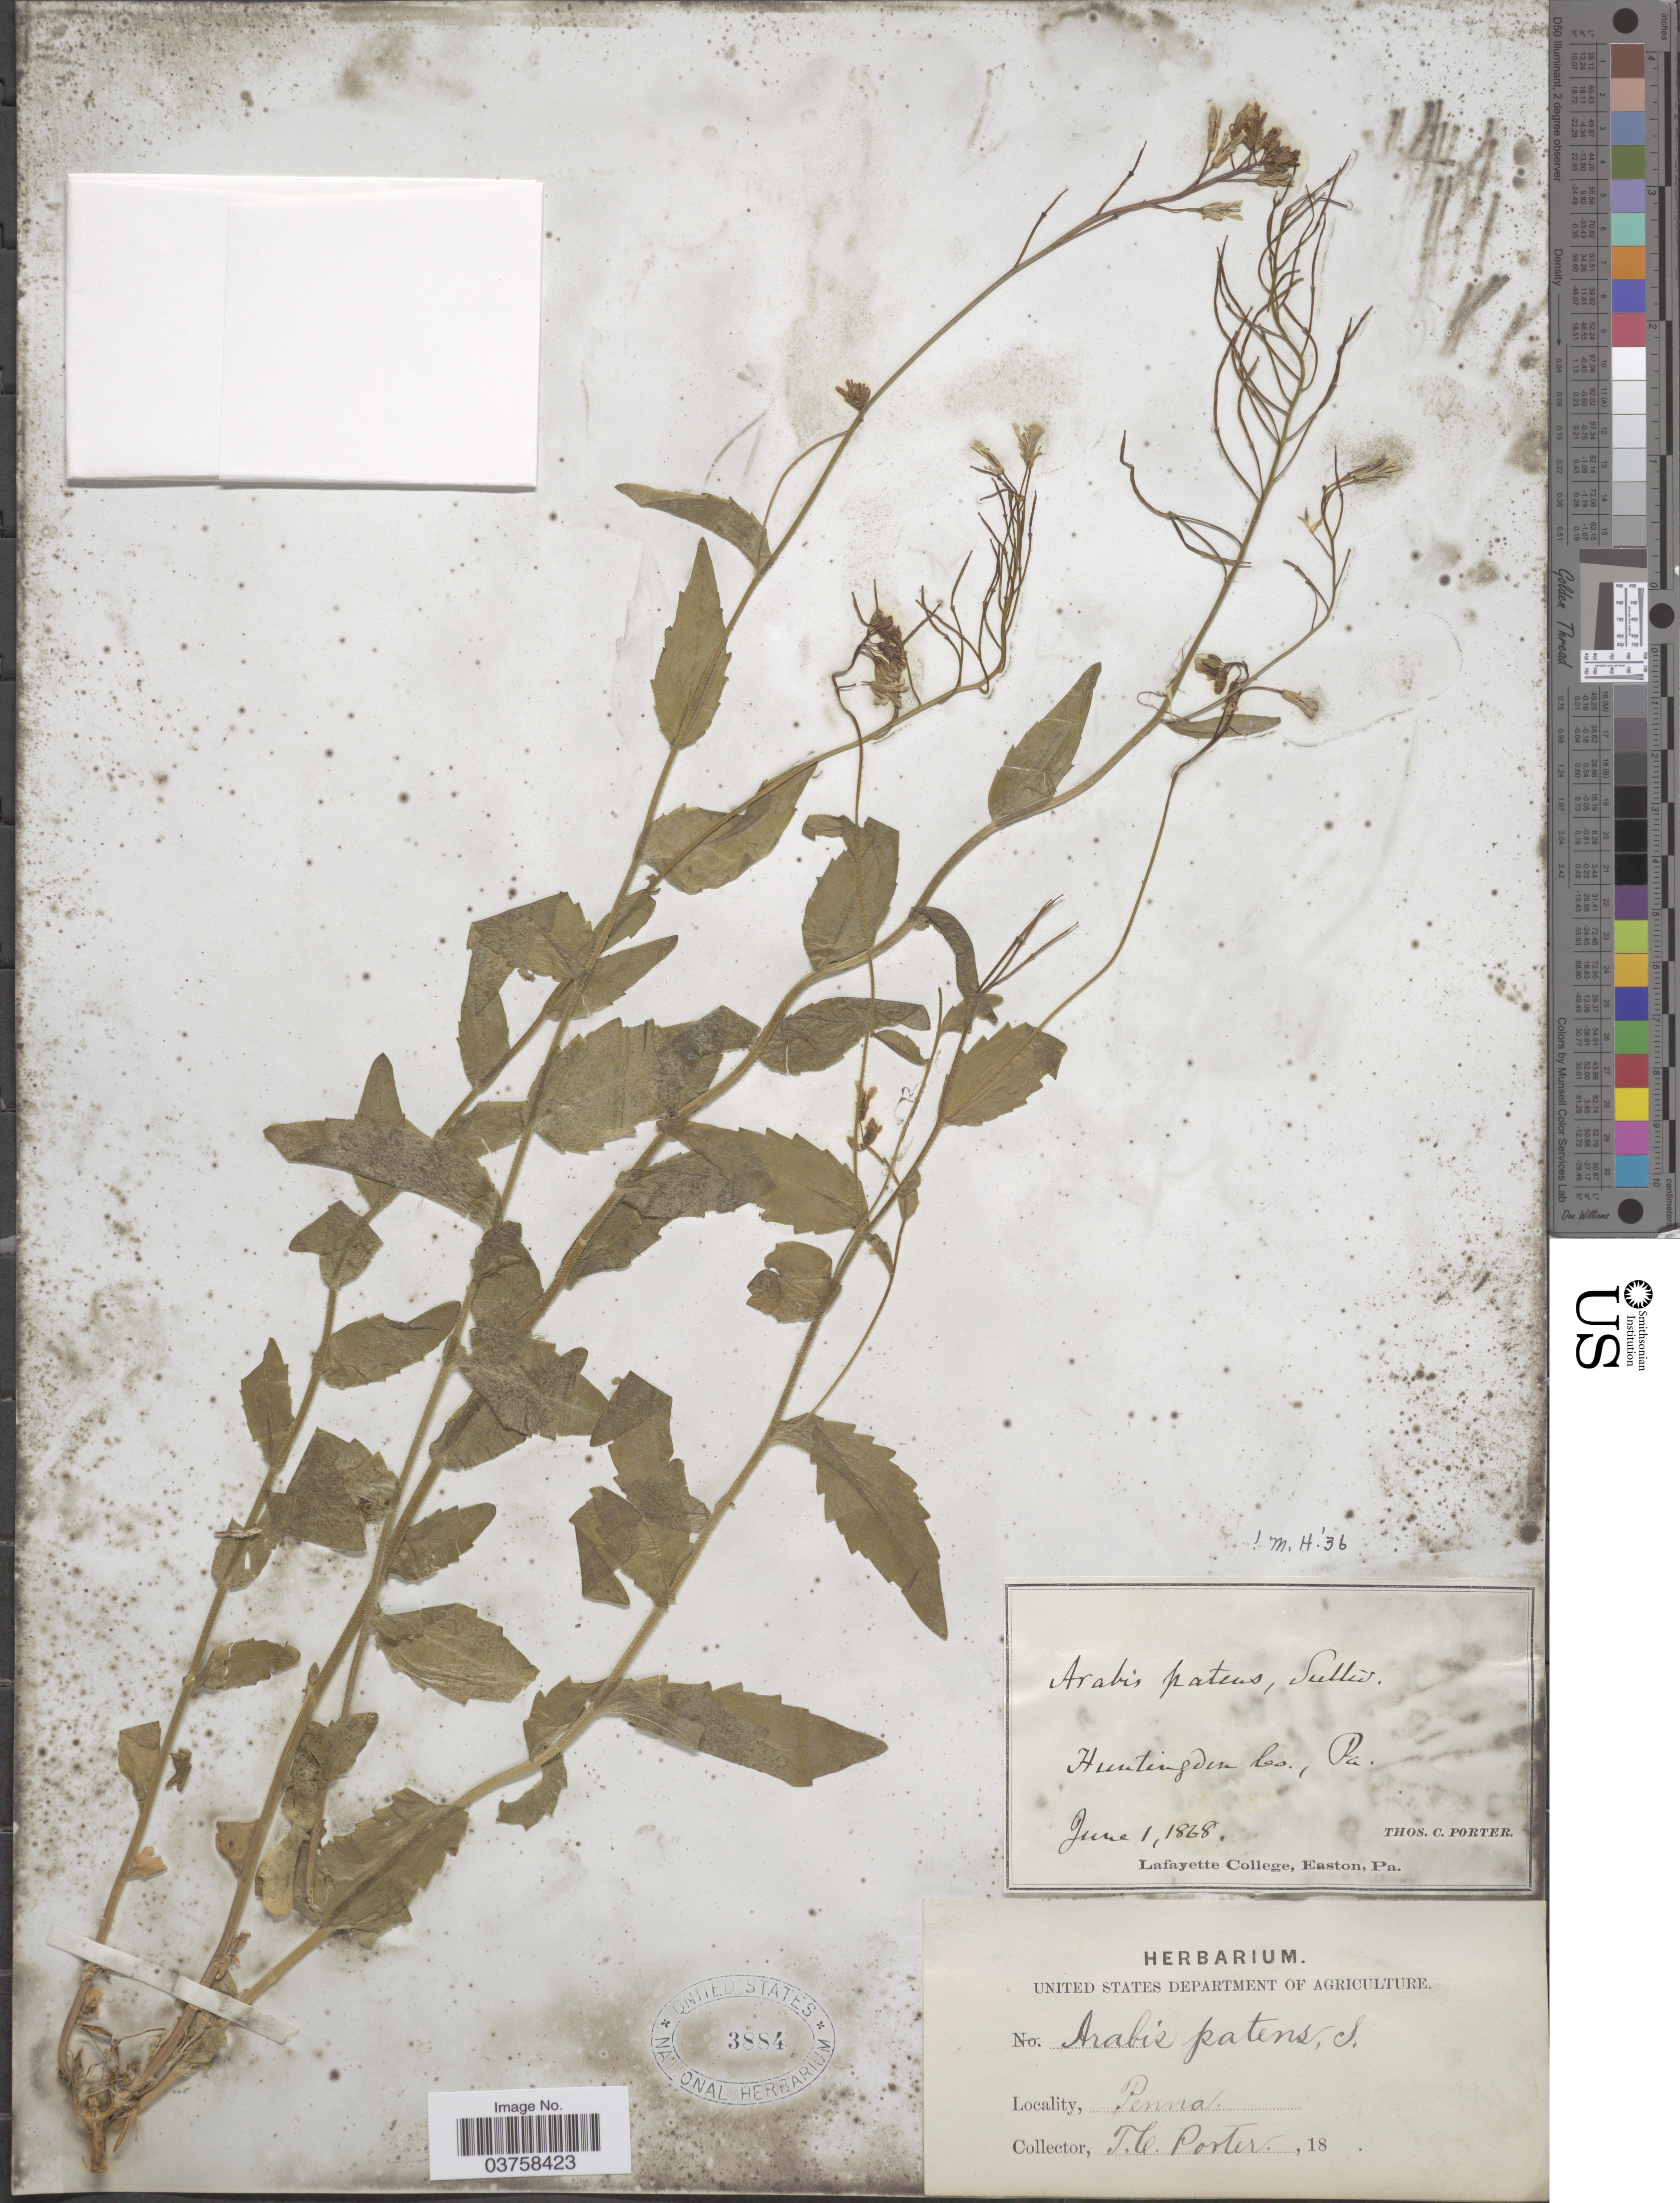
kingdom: Plantae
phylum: Tracheophyta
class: Magnoliopsida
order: Brassicales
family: Brassicaceae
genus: Arabis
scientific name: Arabis patens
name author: Sull.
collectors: T. Porter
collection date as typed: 18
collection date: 1868-06-01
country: United States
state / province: Pennsylvania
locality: Huntingdon Co.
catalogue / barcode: US 3884